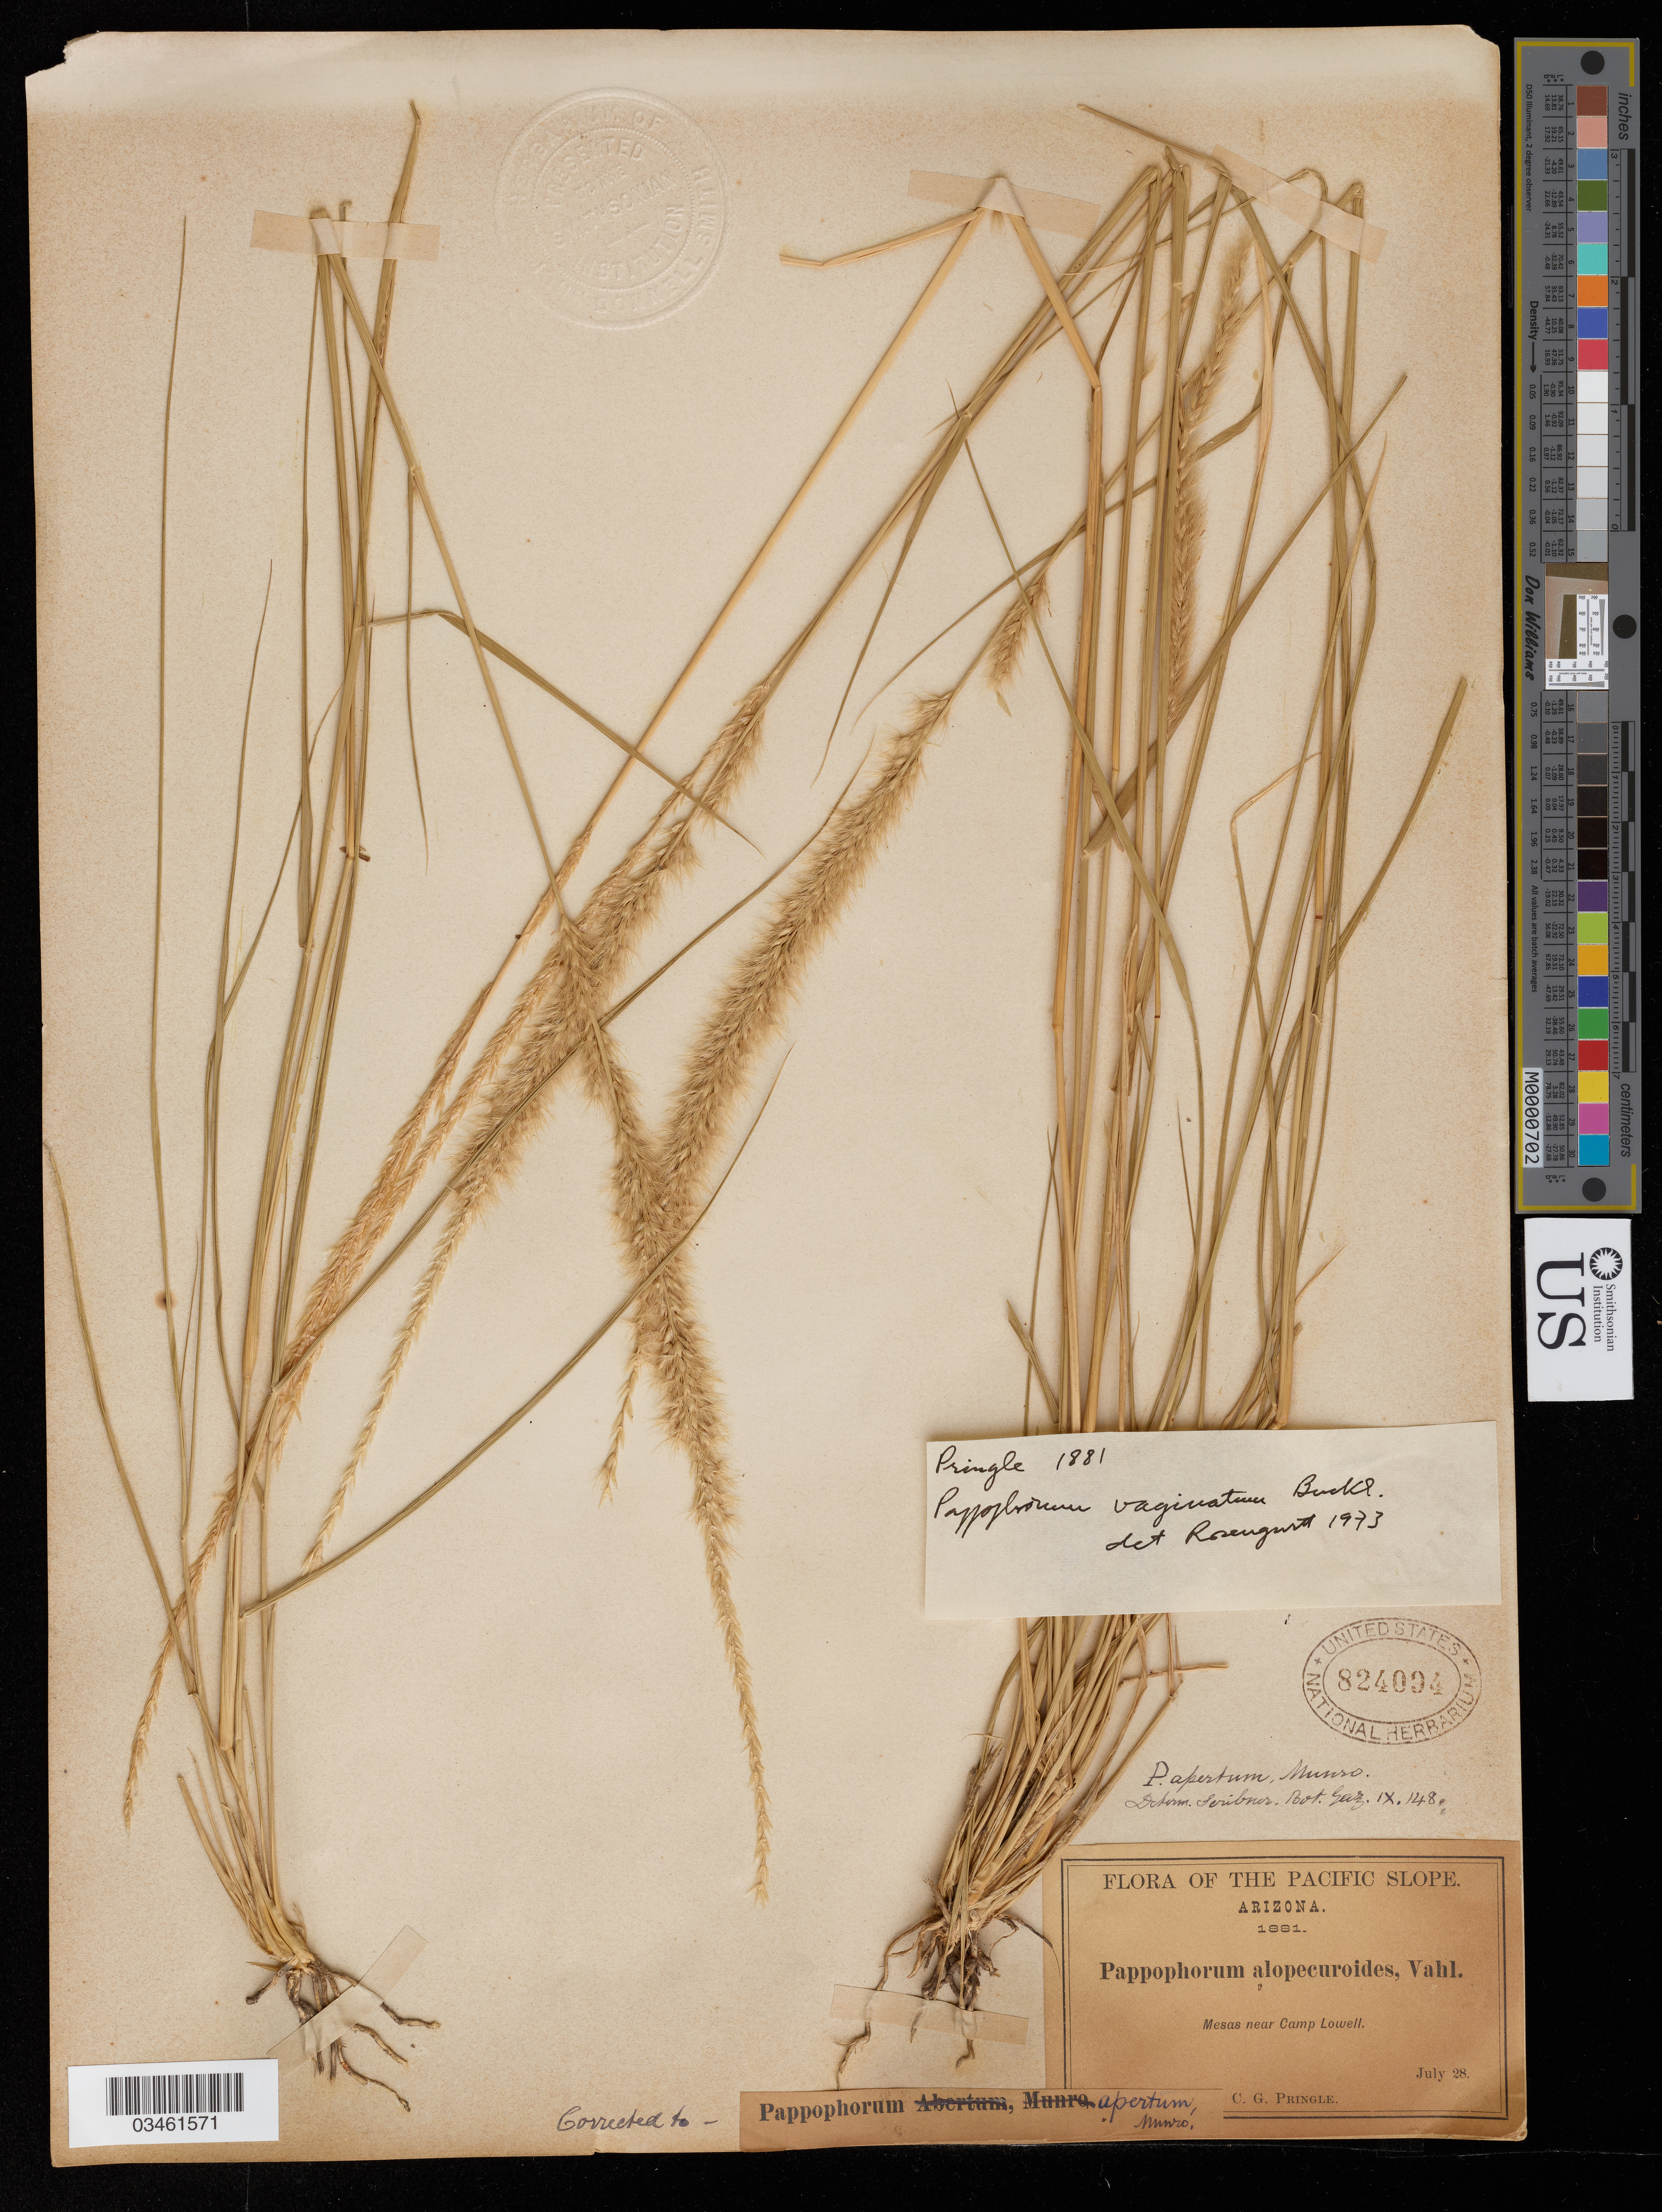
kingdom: Plantae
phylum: Tracheophyta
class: Liliopsida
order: Poales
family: Poaceae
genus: Pappophorum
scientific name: Pappophorum vaginatum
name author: Buckley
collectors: C. G. Pringle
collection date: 1881-07-28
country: United States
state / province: Arizona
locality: The Pacific Slope. Mesas near Camp Lowell.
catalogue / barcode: US 824094